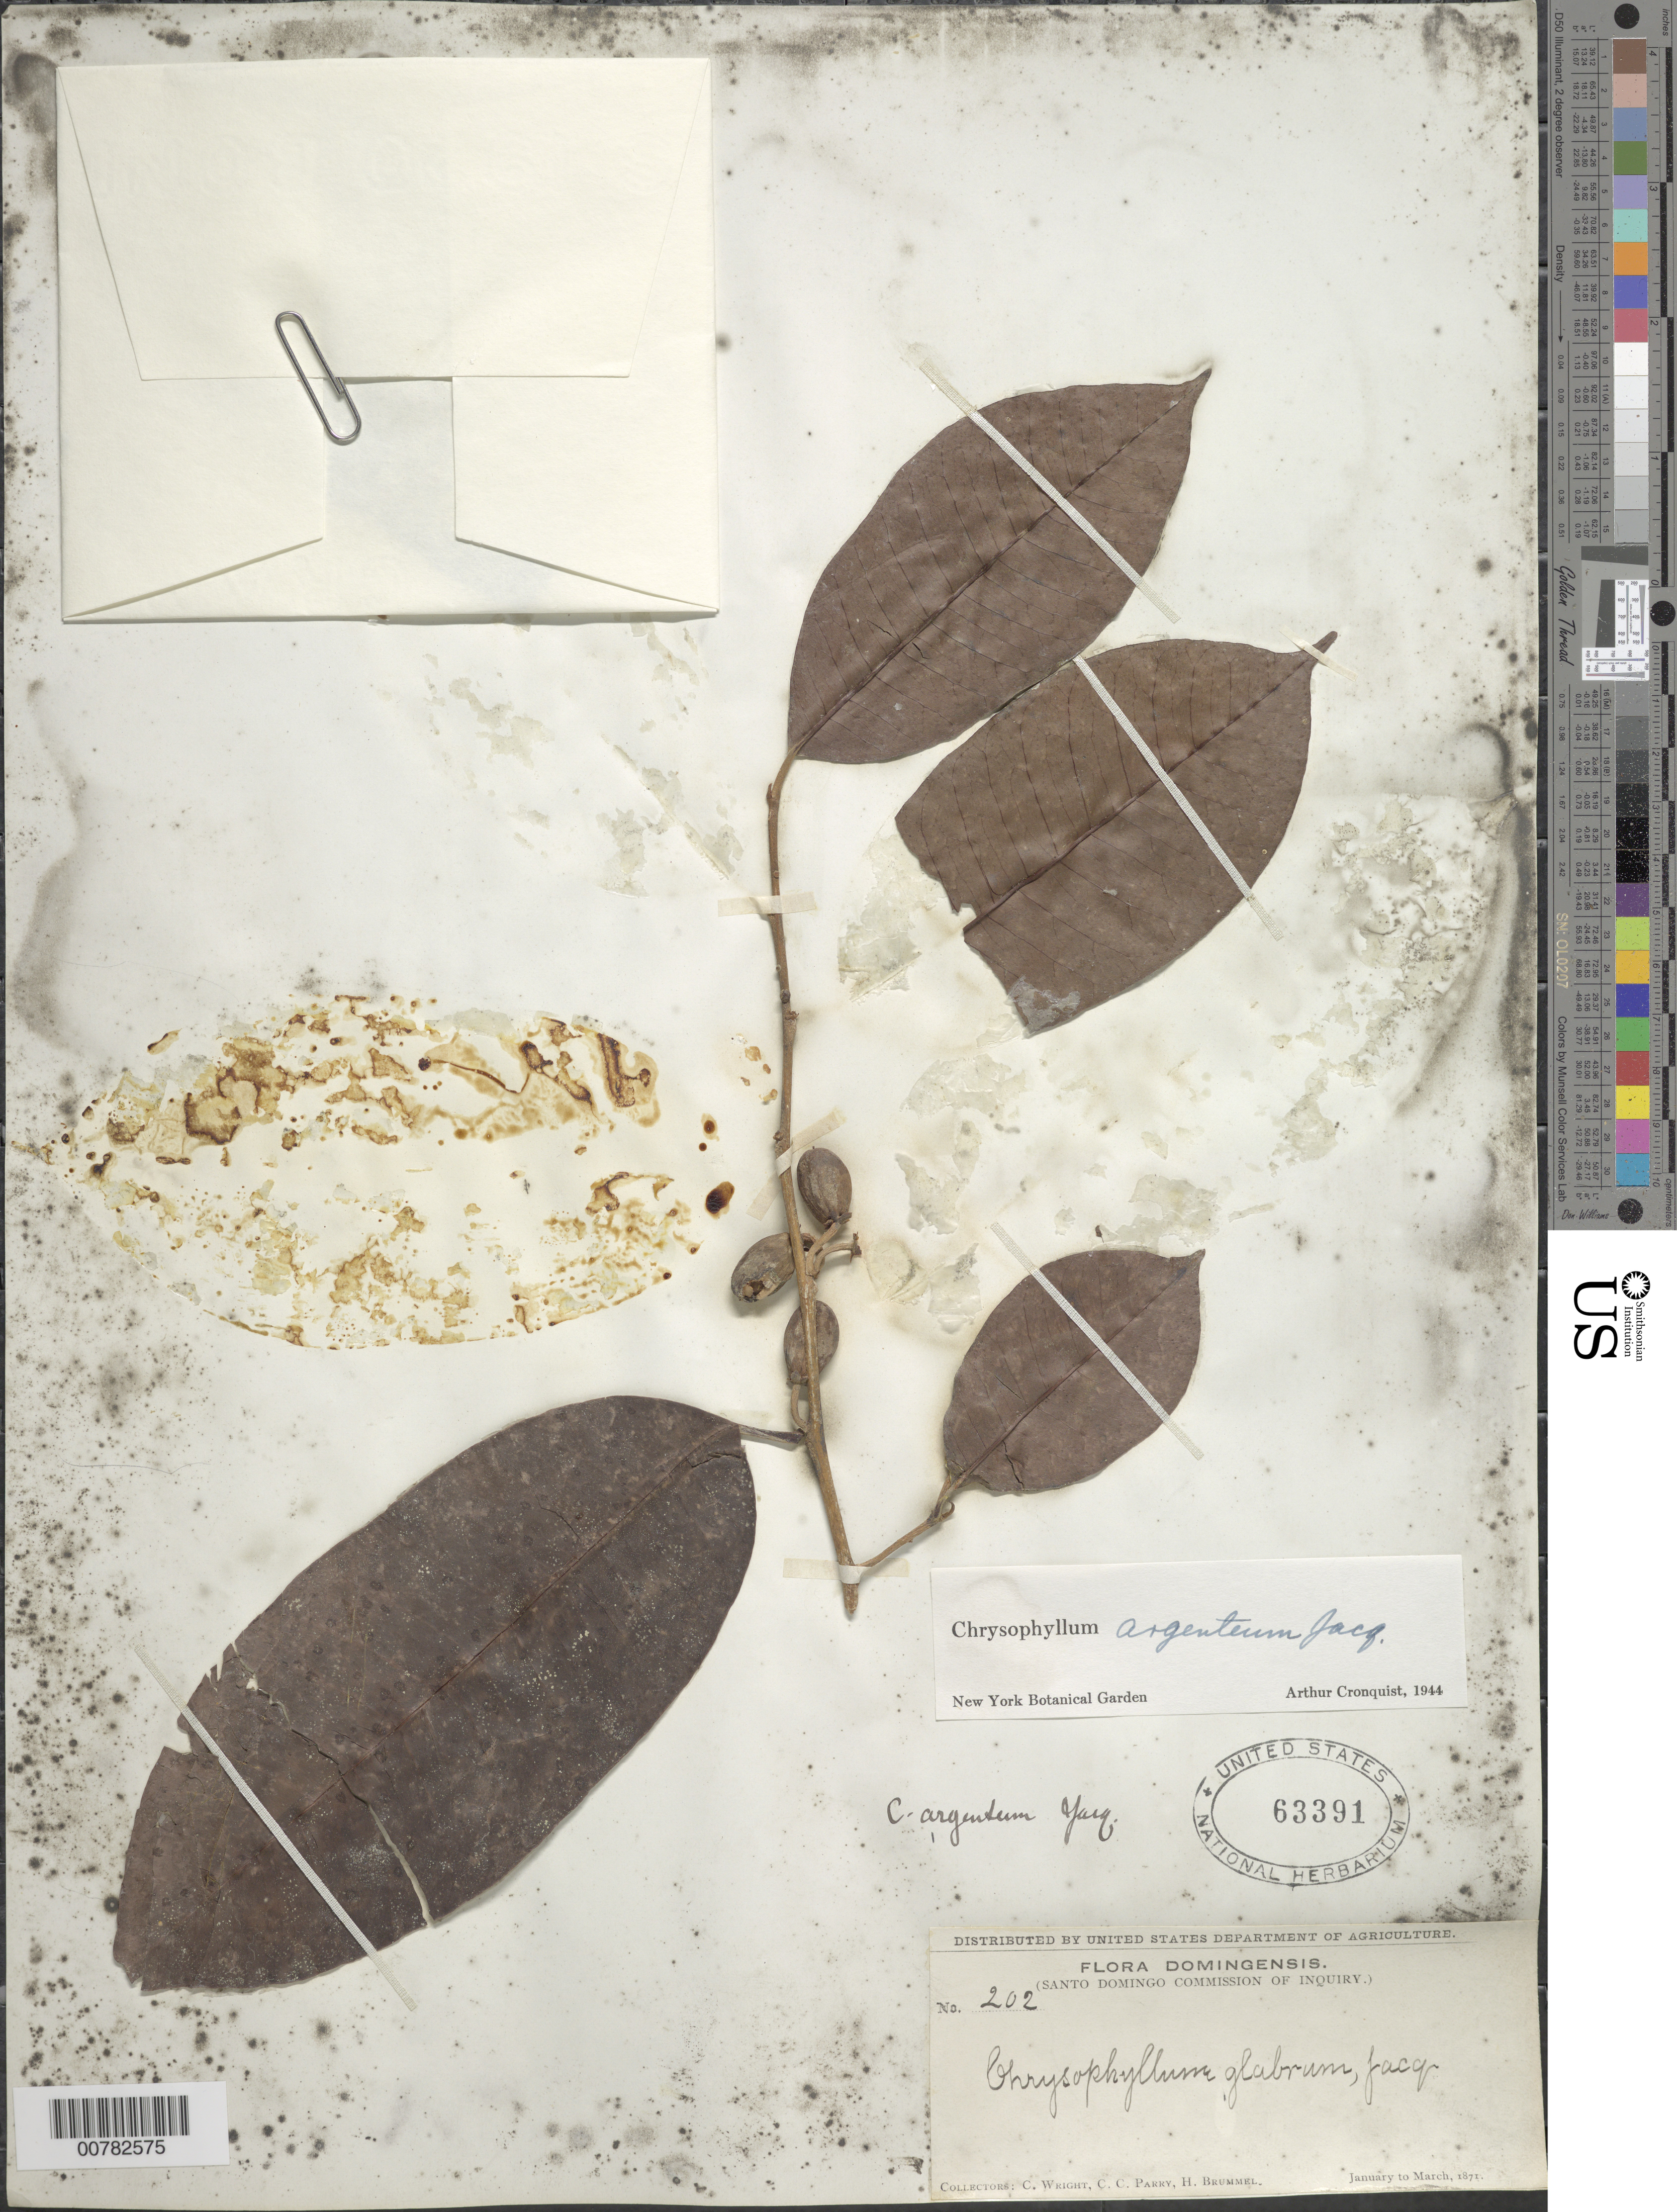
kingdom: Plantae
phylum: Tracheophyta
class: Magnoliopsida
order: Ericales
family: Sapotaceae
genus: Chrysophyllum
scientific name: Chrysophyllum argenteum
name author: Jacq.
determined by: Cronquist, A. J.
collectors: C. Wright, C. C. Parry & H. Brummel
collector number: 202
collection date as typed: Jan 1871 to -- Mar 1871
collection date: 1871-01/1871-03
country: Dominican Republic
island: Hispaniola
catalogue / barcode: US 63391